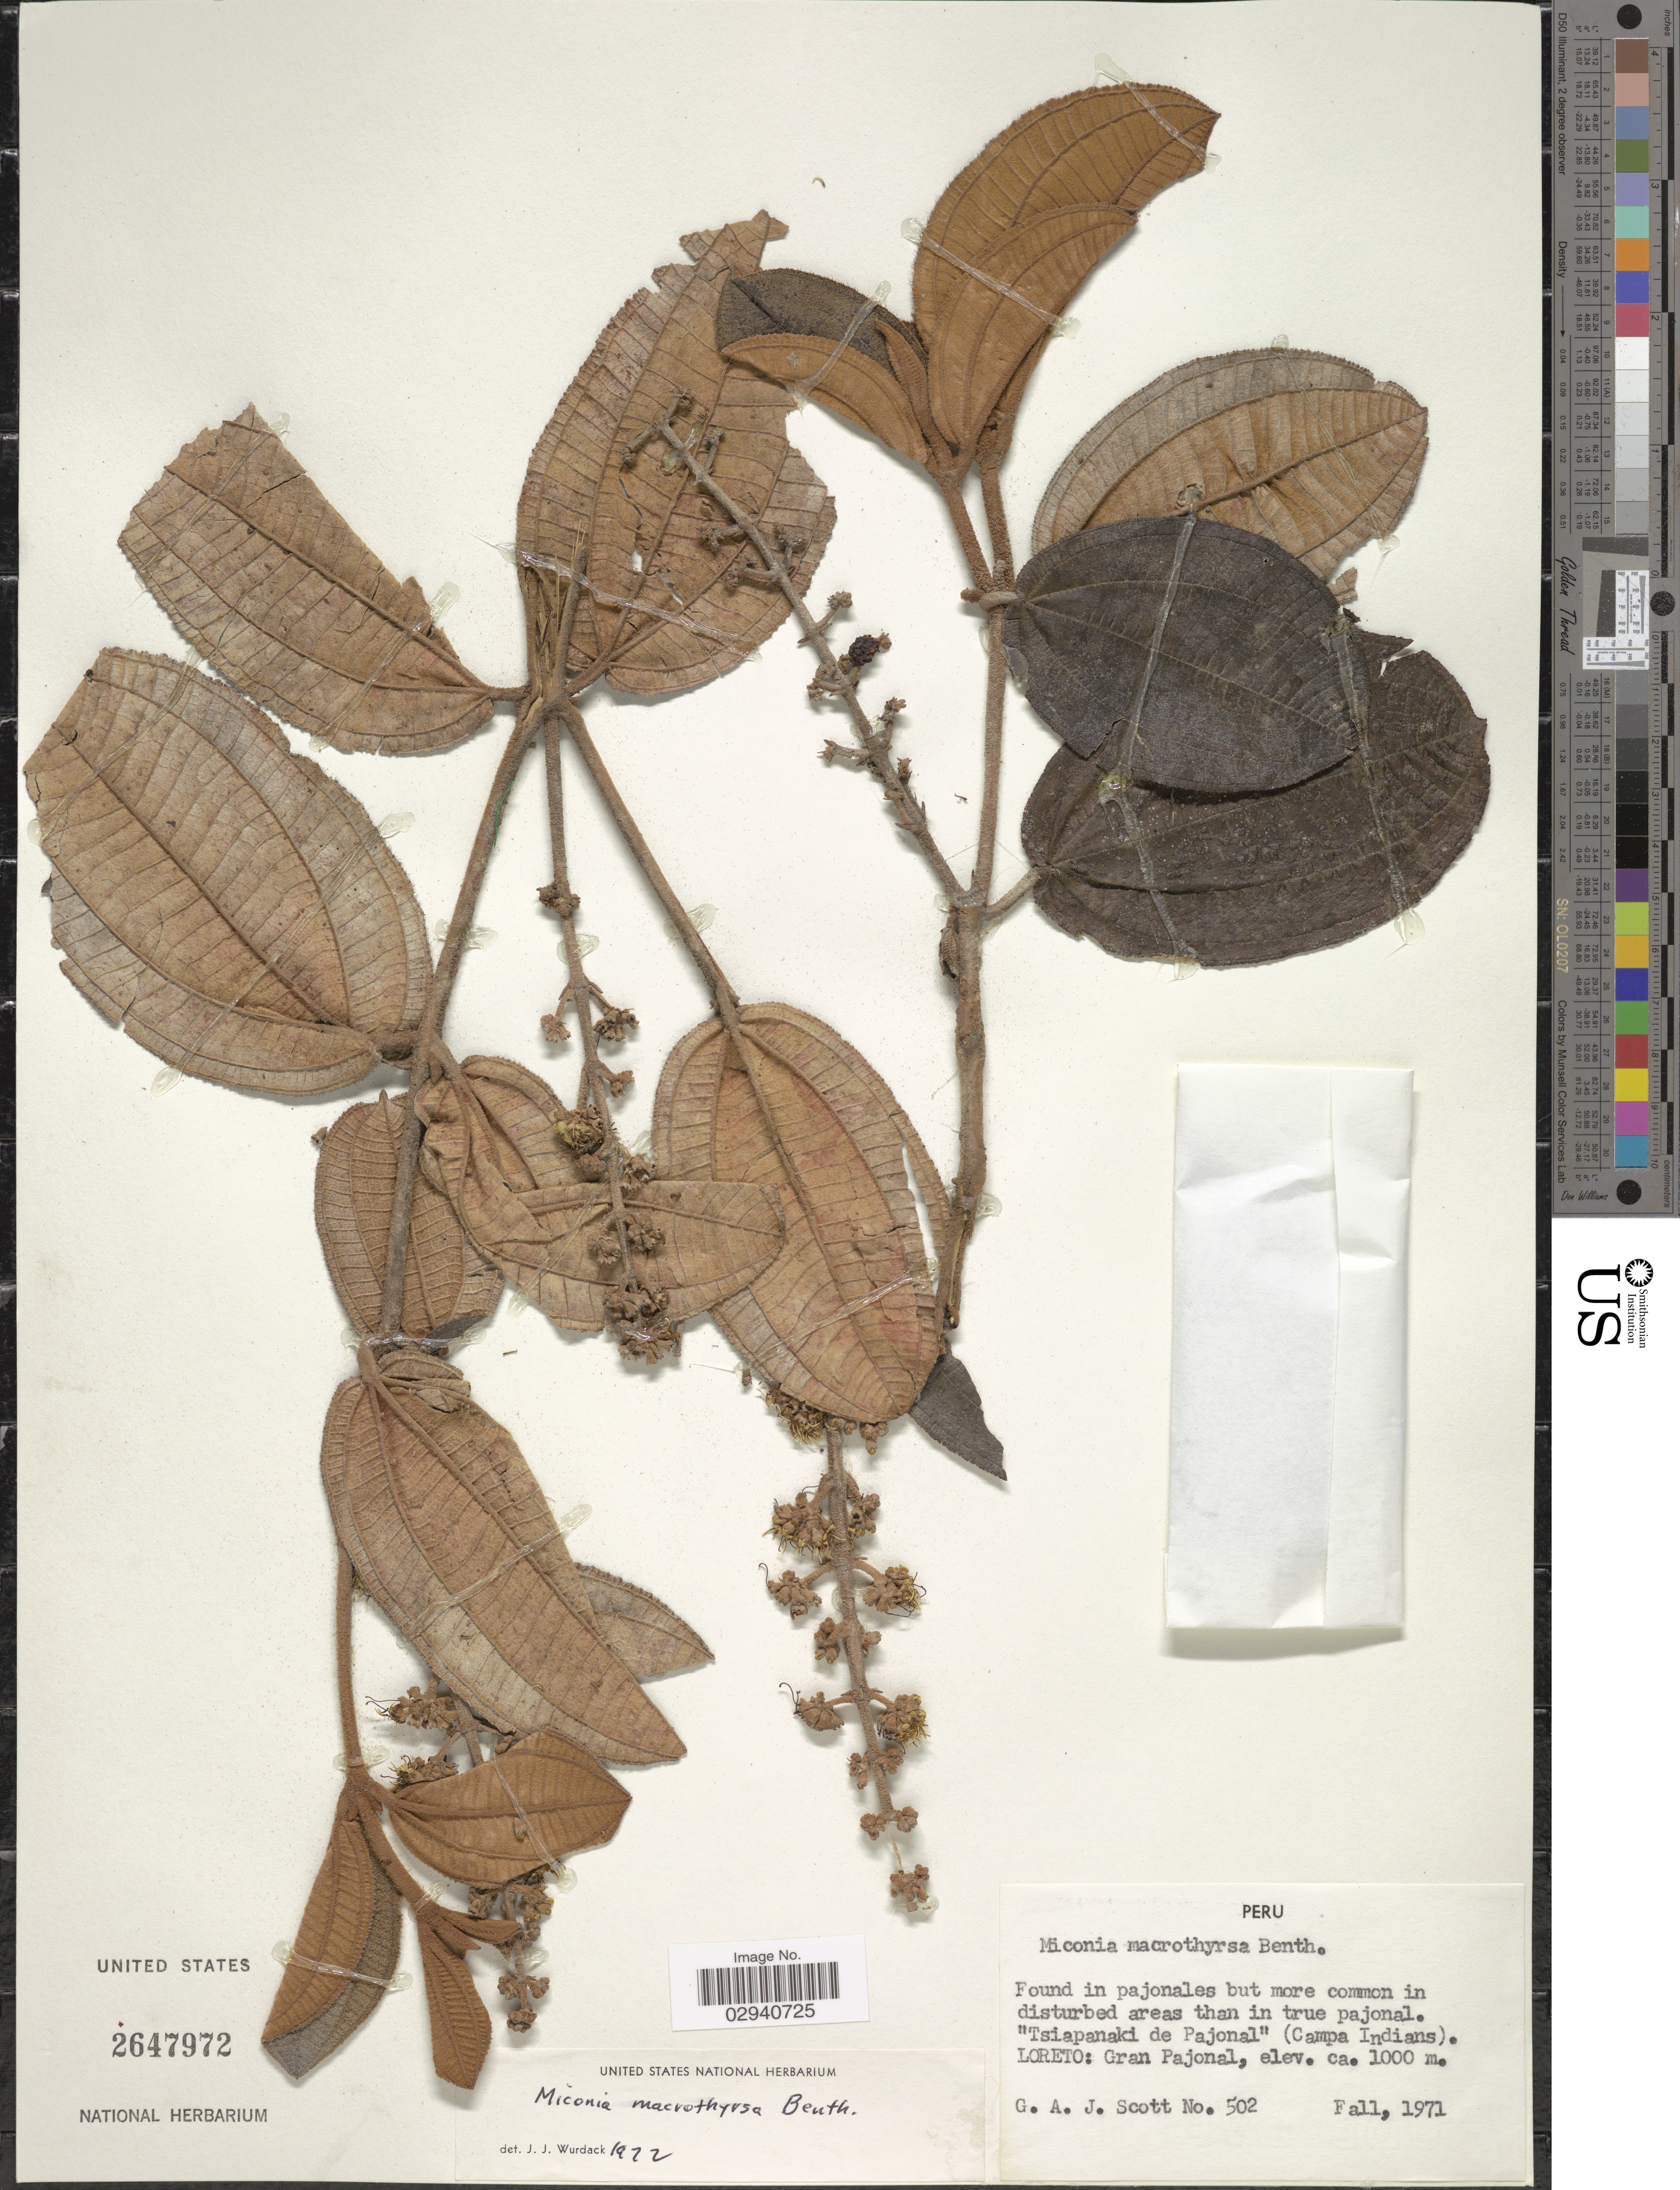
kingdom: Plantae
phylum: Tracheophyta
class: Magnoliopsida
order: Myrtales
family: Melastomataceae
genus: Miconia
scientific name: Miconia macrothyrsa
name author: Benth.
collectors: G. Scott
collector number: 502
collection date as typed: Fall, 1971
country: Peru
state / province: Loreto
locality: Tsiapanaki de Pajonal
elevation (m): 1000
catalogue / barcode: US 2647972